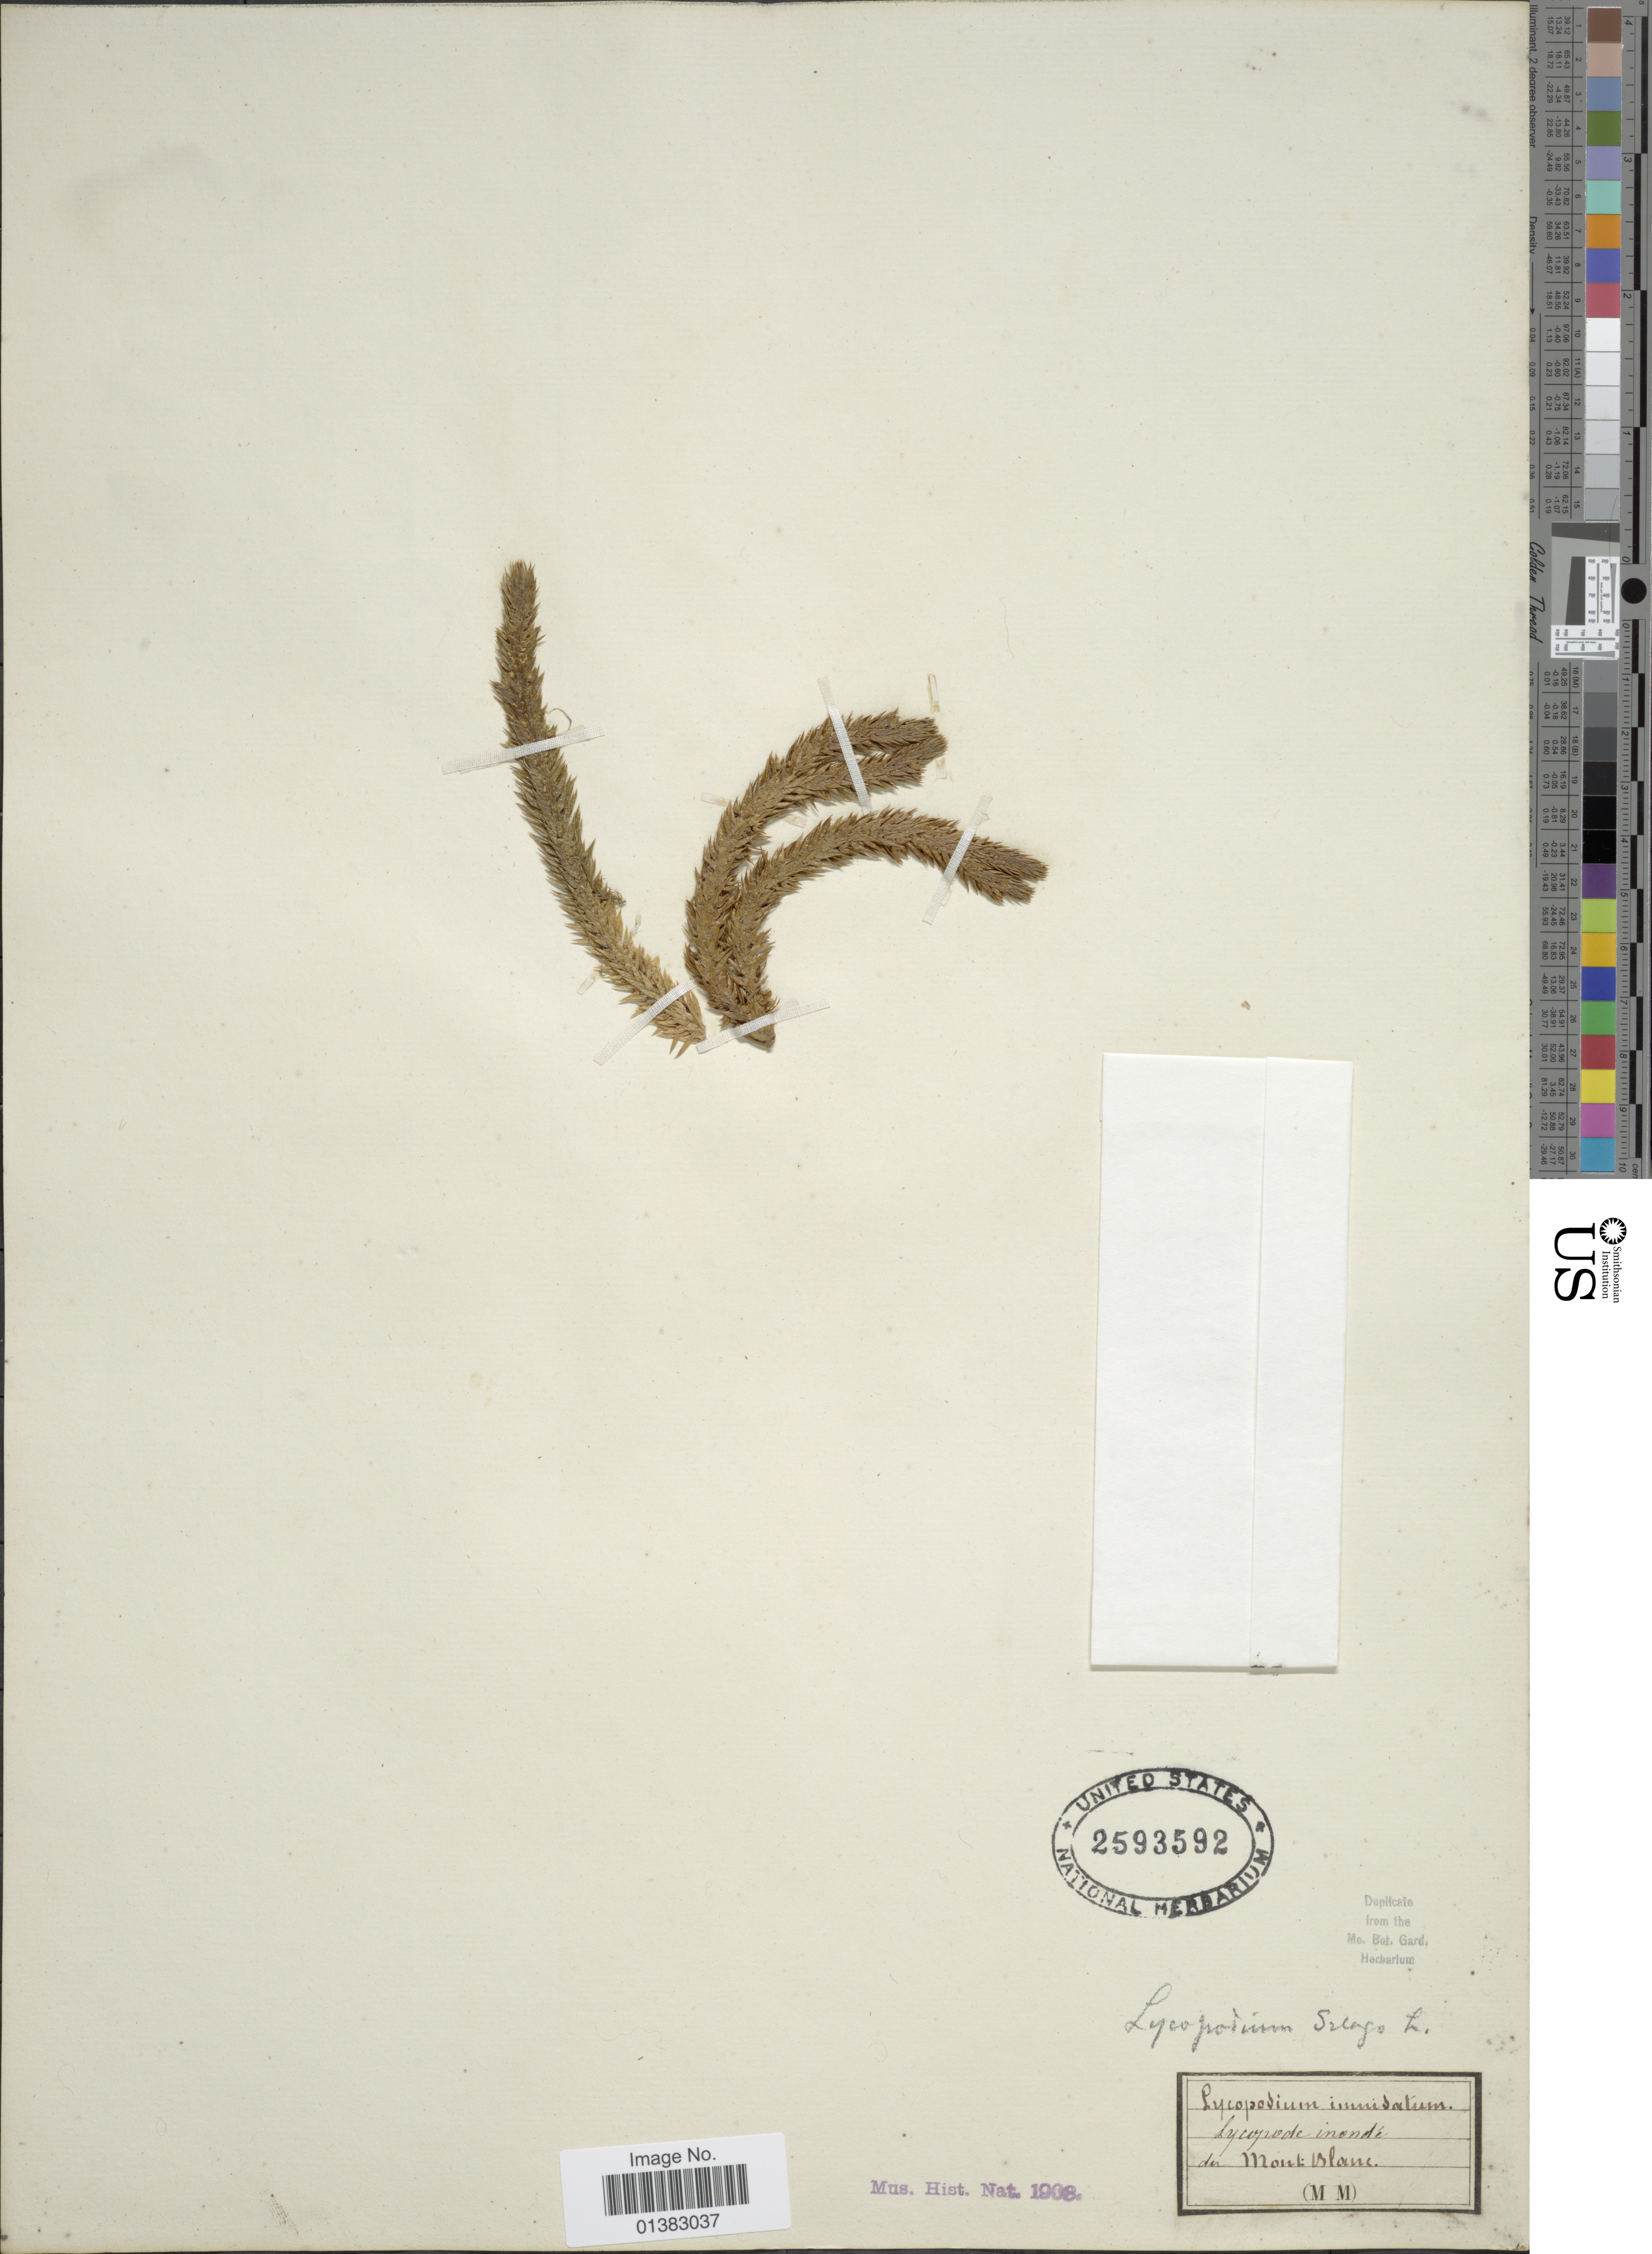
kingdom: Plantae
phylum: Tracheophyta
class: Lycopodiopsida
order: Lycopodiales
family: Lycopodiaceae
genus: Huperzia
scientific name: Huperzia selago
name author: (L.) Bernh. ex Schrank & Mart.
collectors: M. M.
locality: Du Mont Blanc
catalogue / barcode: US 2593592